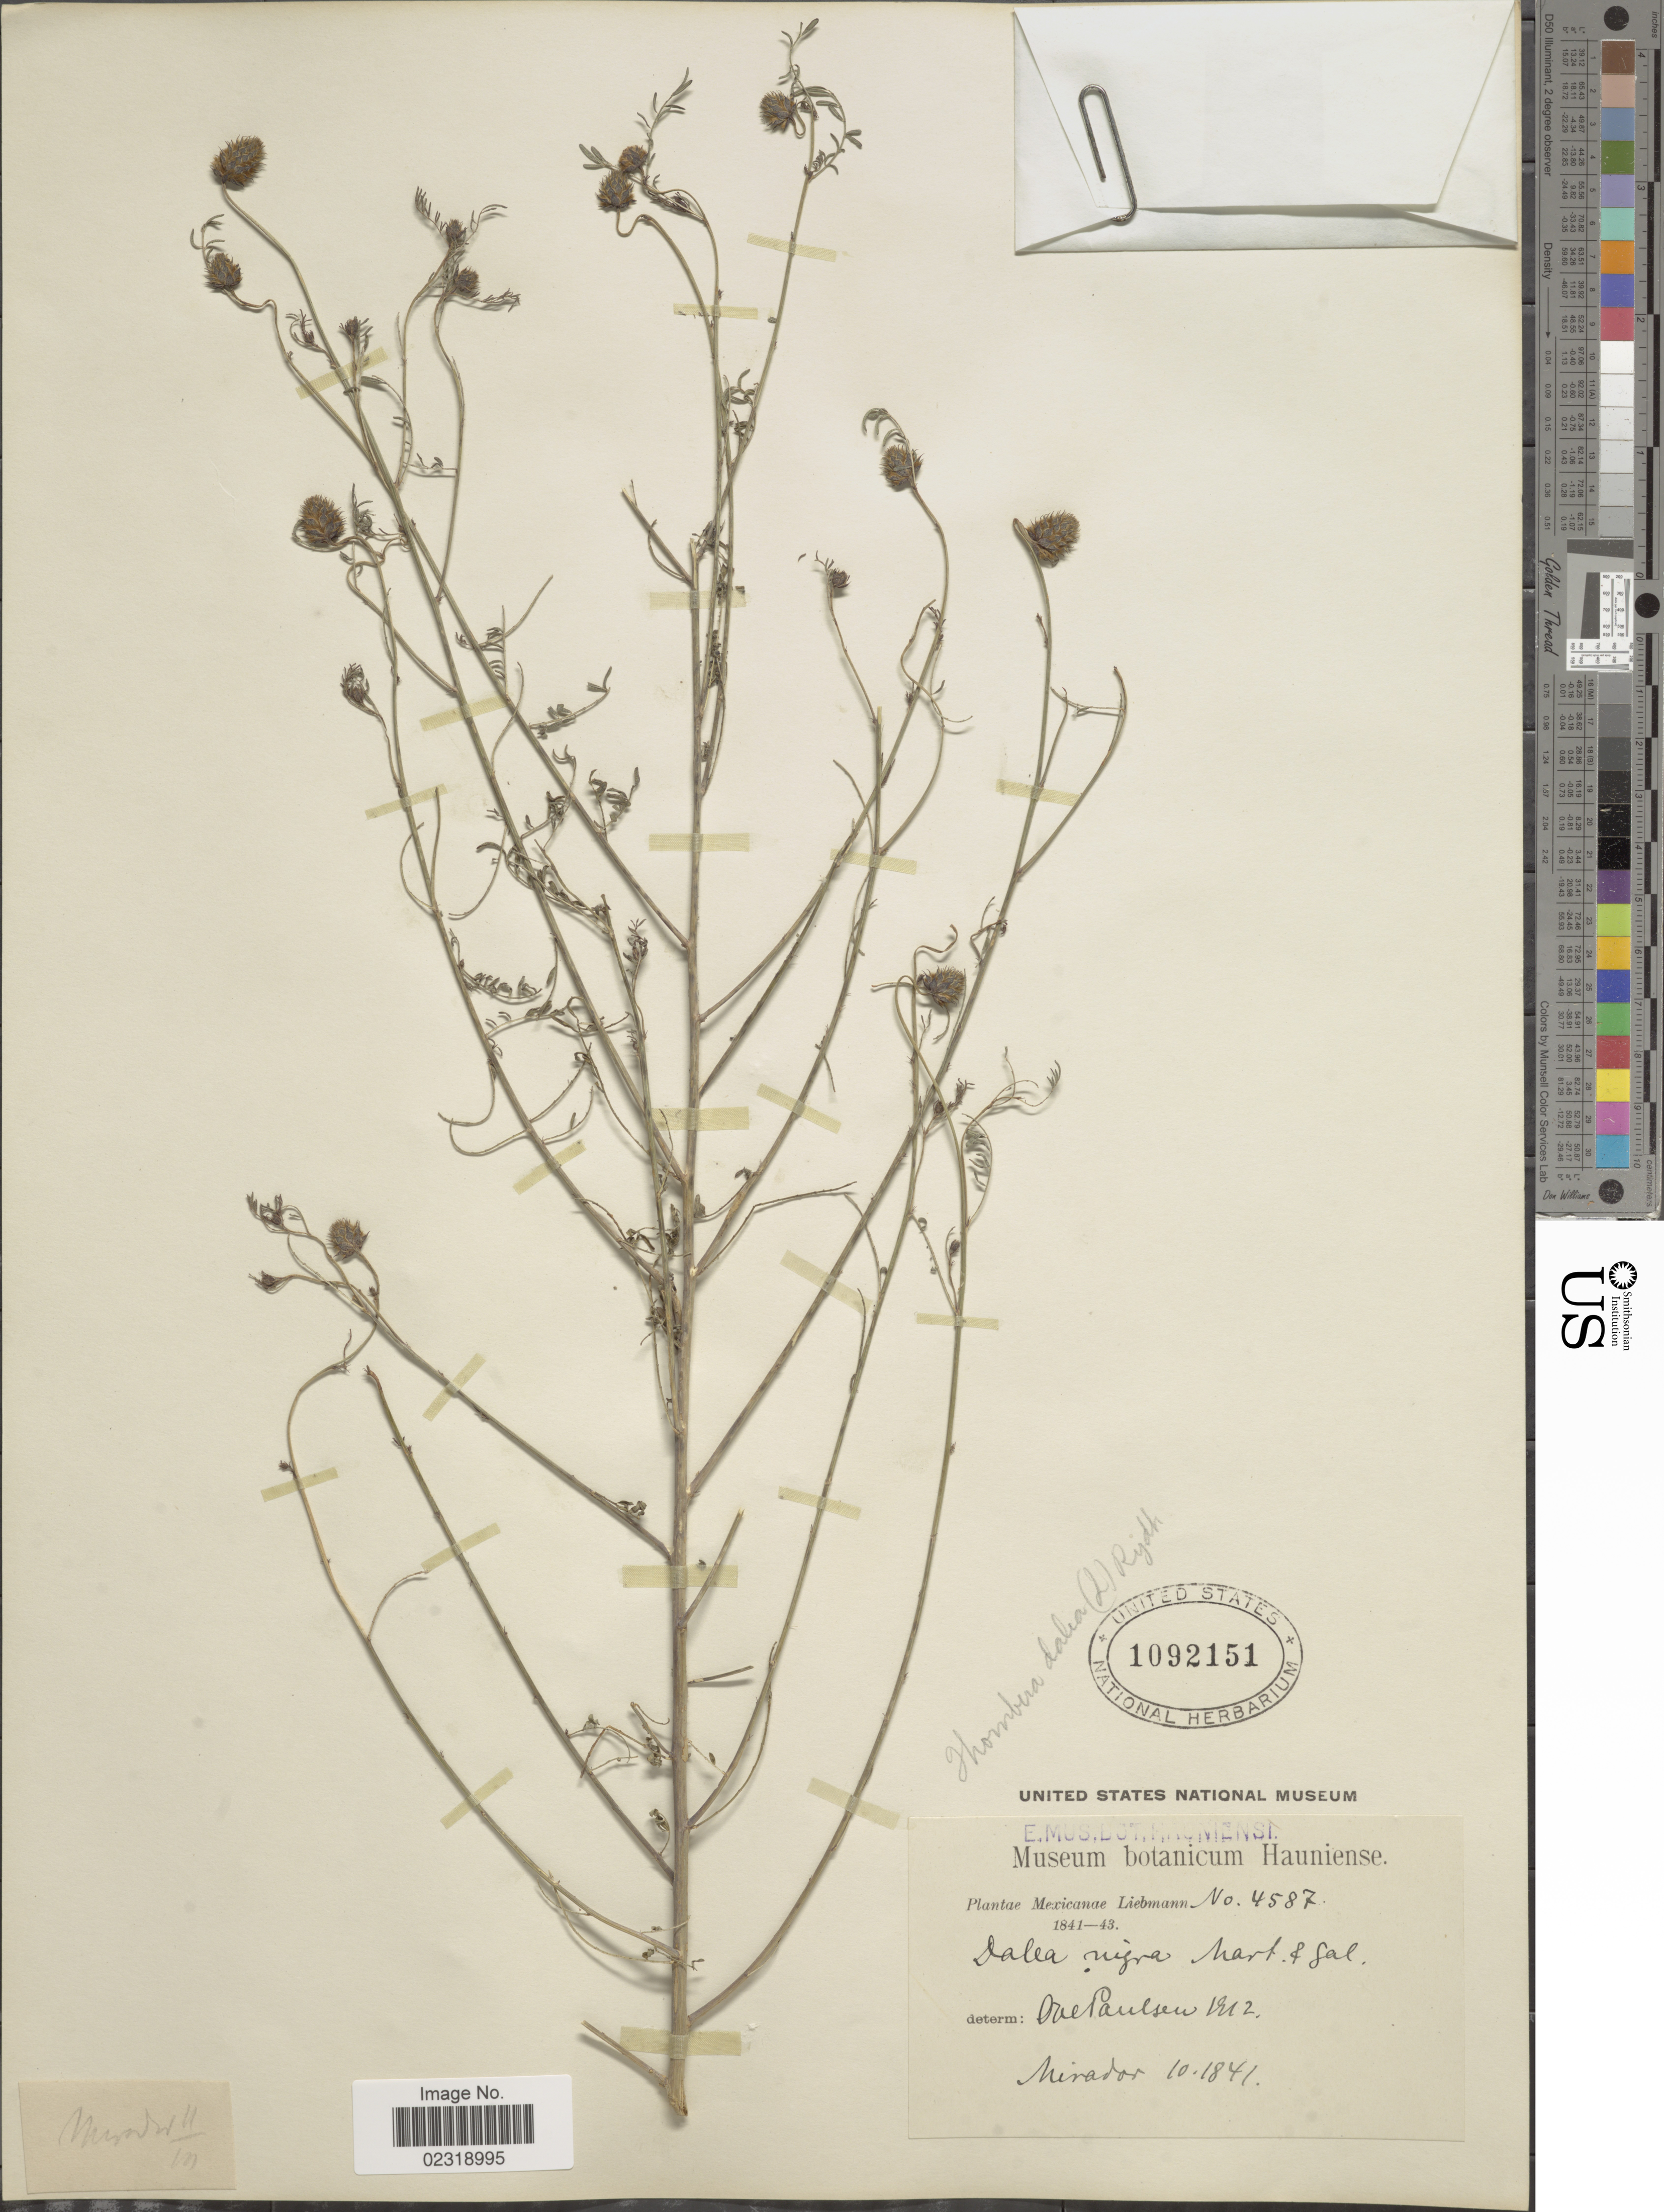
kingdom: Plantae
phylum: Tracheophyta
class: Magnoliopsida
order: Fabales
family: Fabaceae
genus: Dalea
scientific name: Dalea cliffortiana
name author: Willd.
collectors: Liebmann, --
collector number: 4587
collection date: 1841-10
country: Mexico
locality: Mexicanae. Mirador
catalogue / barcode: US 1092151